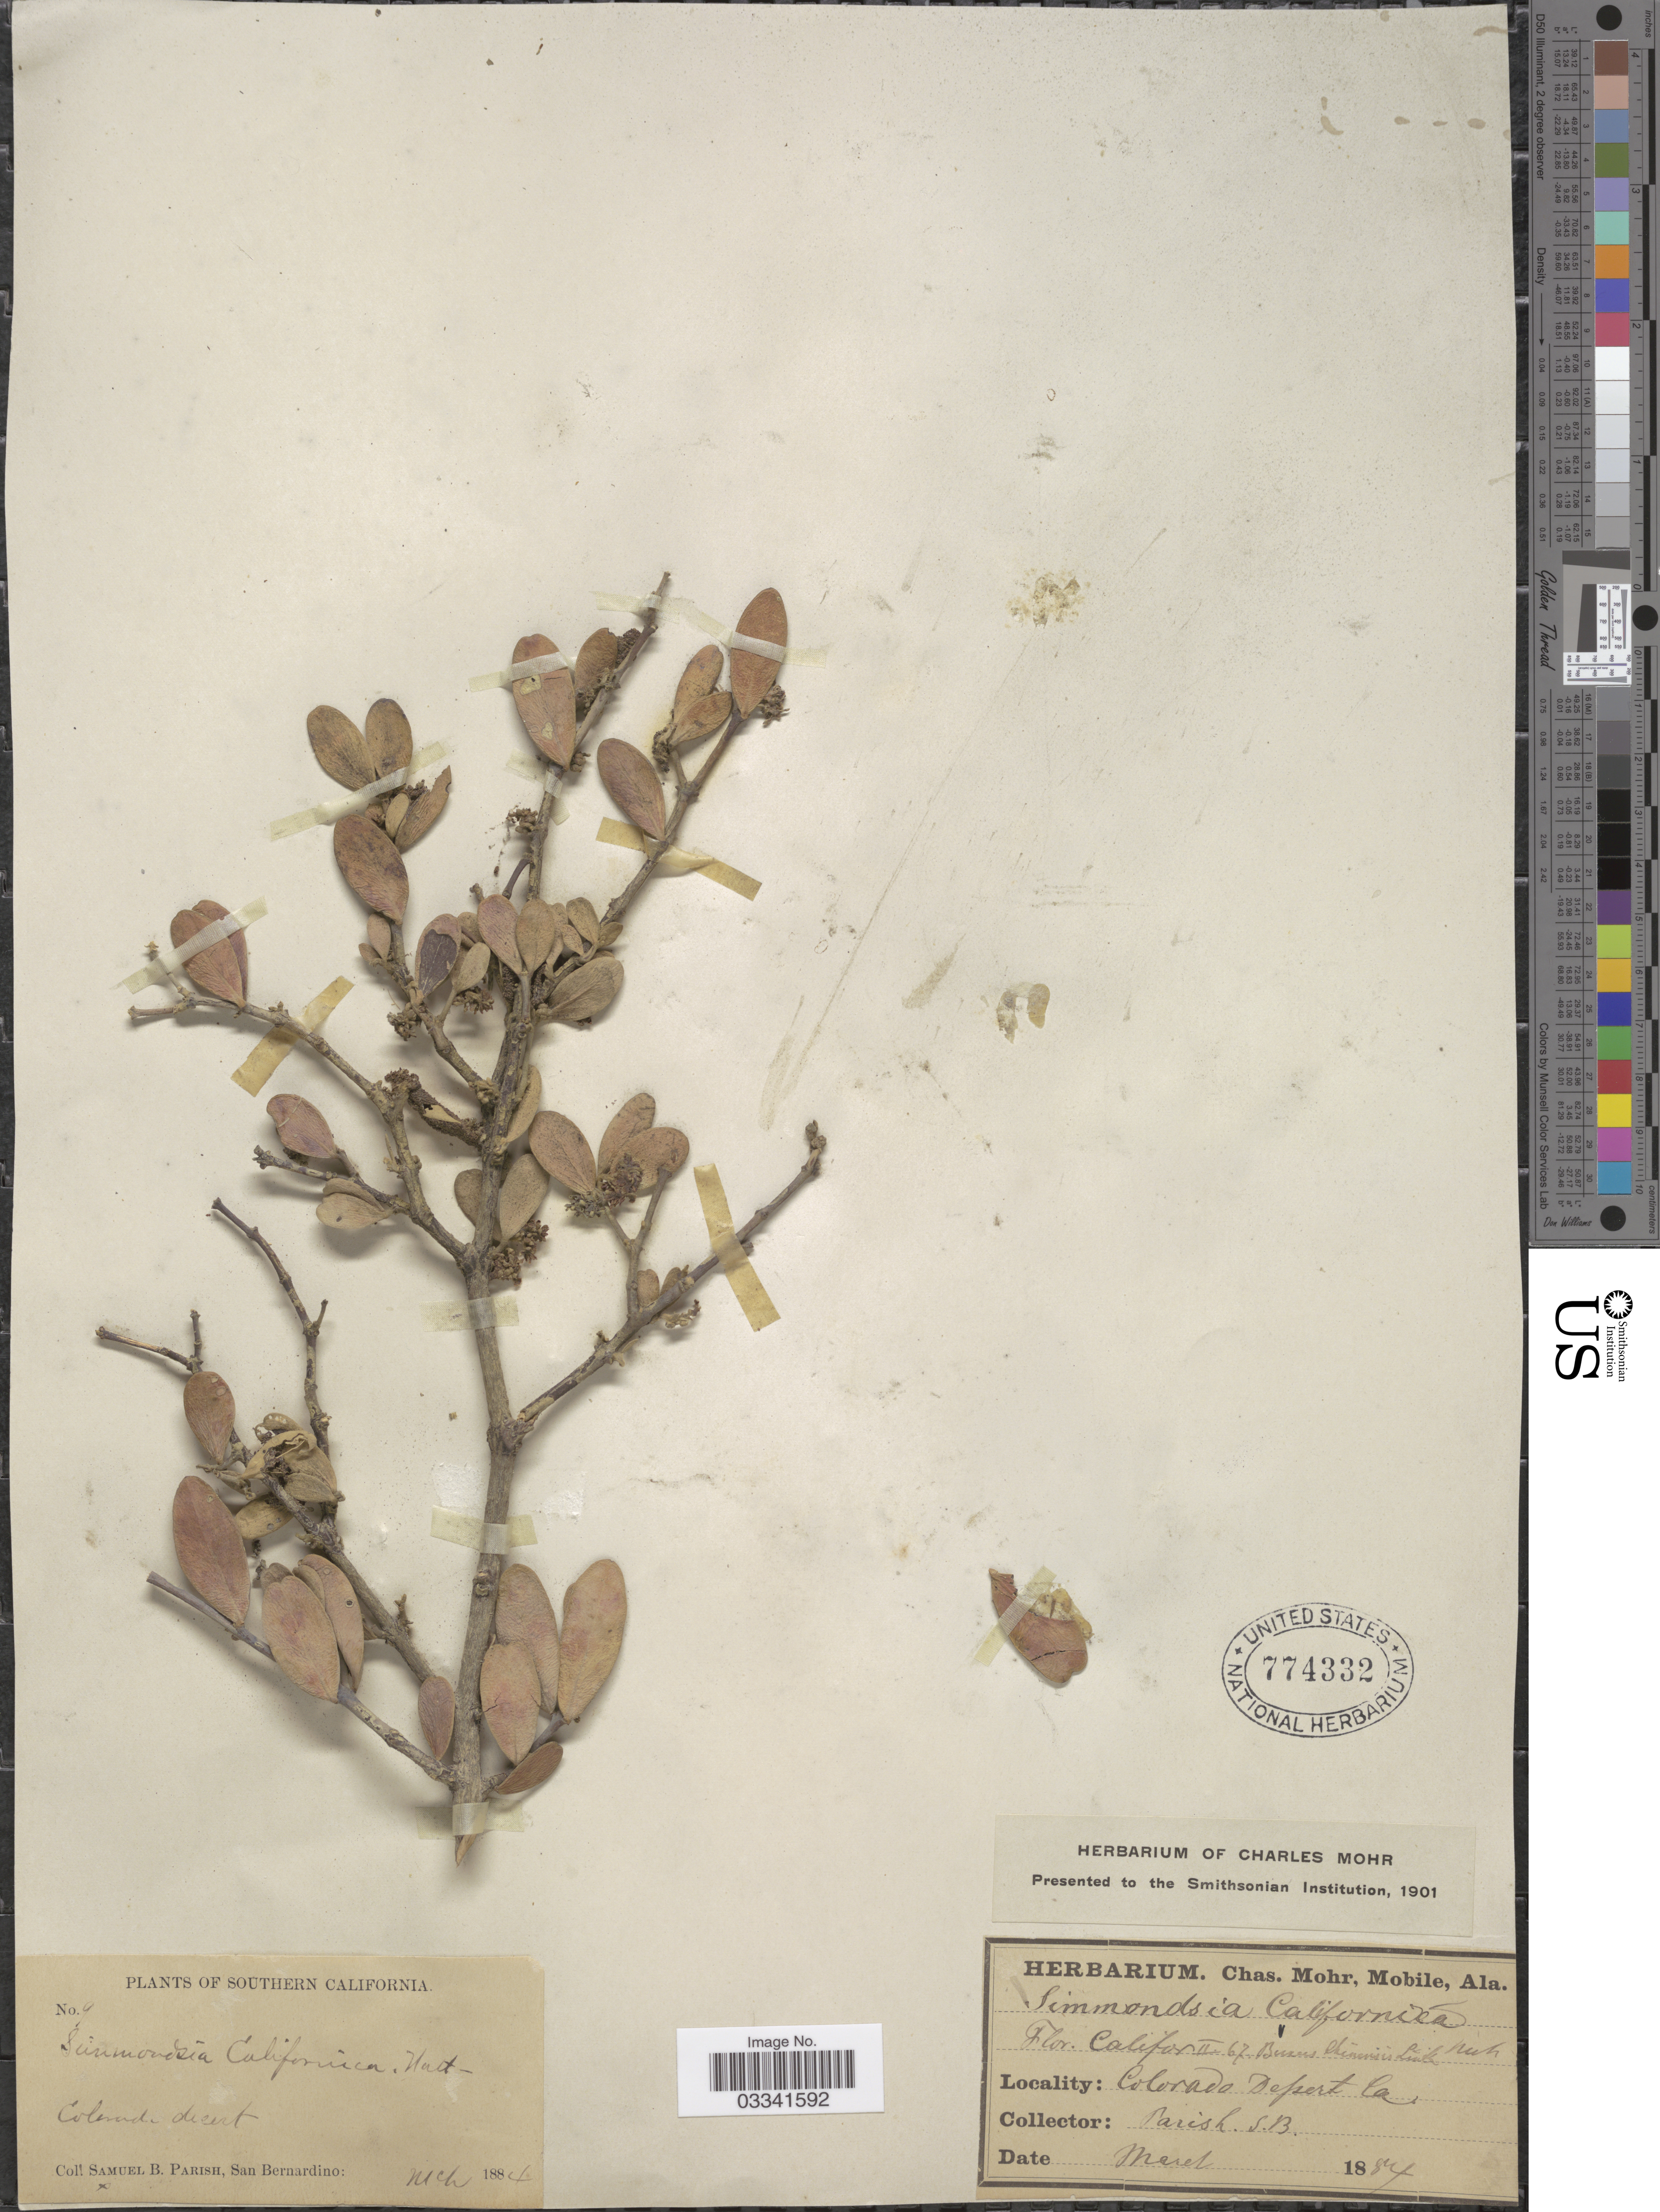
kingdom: Plantae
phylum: Tracheophyta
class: Magnoliopsida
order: Caryophyllales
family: Simmondsiaceae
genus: Simmondsia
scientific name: Simmondsia chinensis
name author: (Link) C.K. Schneid.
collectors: S. B. Parish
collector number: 9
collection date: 1884-03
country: United States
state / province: California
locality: Southern California. Colorado Desert.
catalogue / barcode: US 774332